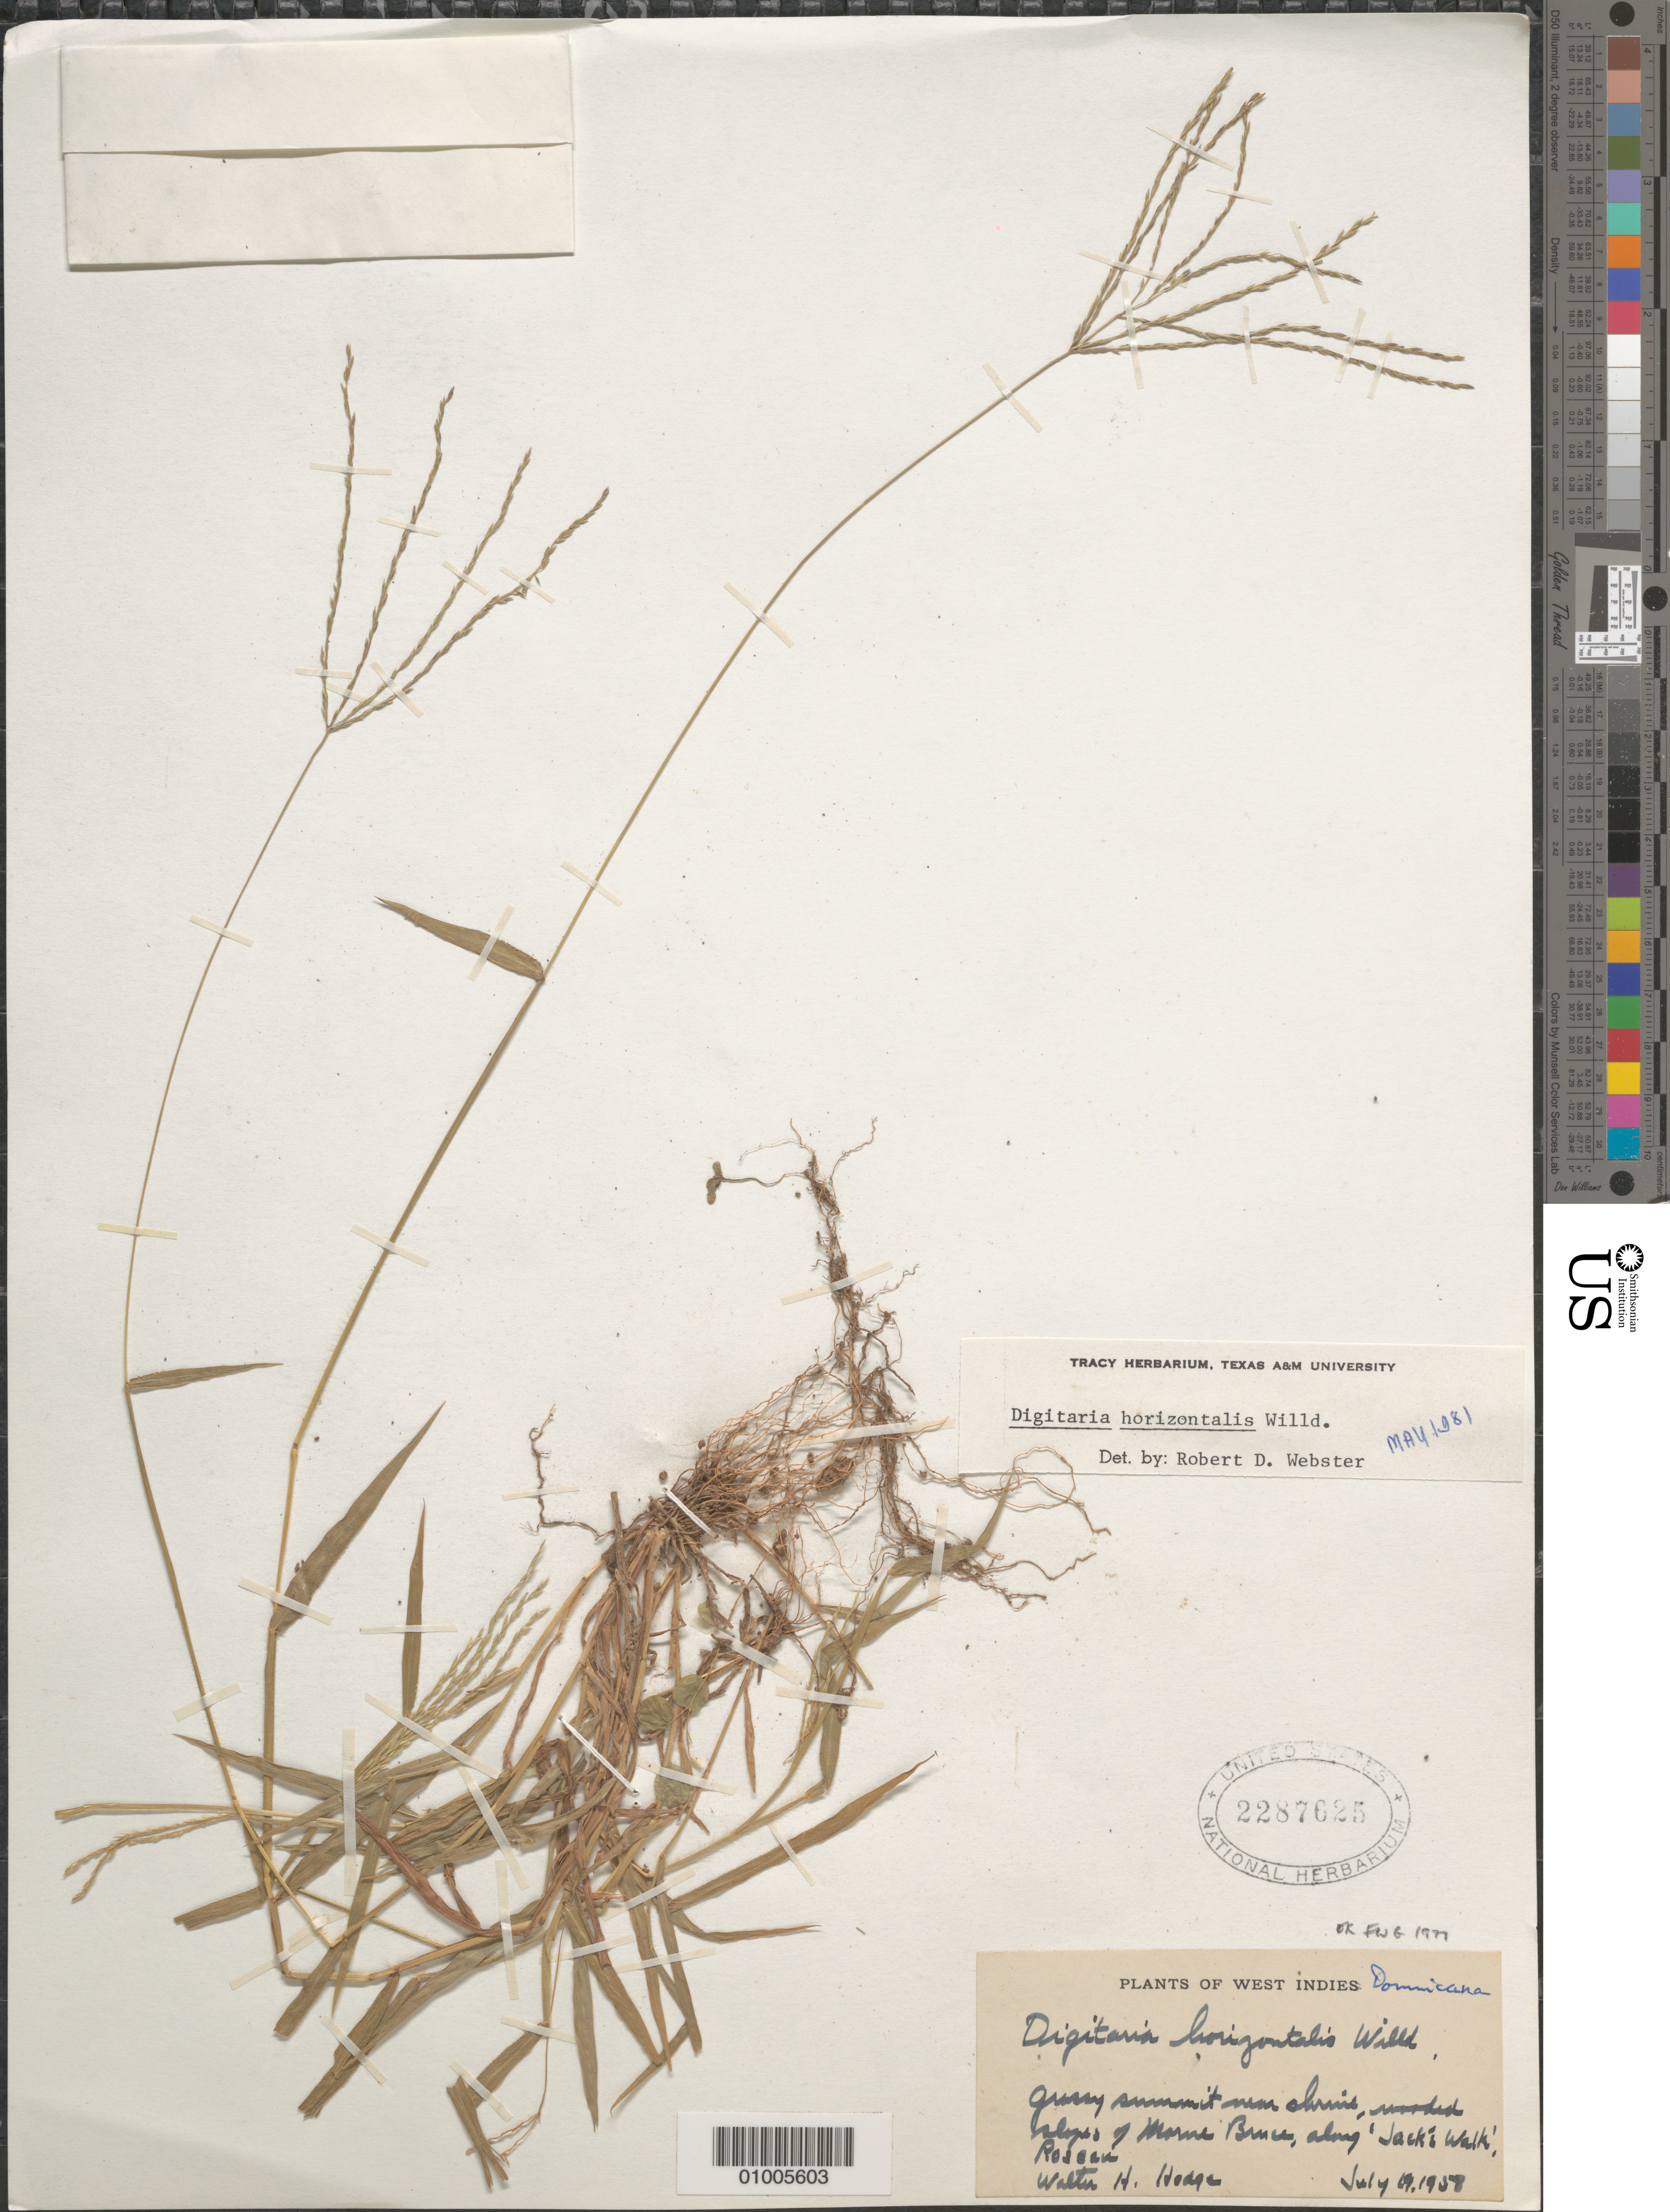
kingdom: Plantae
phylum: Tracheophyta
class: Liliopsida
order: Poales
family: Poaceae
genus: Digitaria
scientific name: Digitaria horizontalis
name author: Willd.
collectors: W. Hodge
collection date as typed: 19 Jul 1958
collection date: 1958-07-19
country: Dominica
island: Dominica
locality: grassy summit along Jack's walk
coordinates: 0 N, 0 E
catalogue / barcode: US 2287625